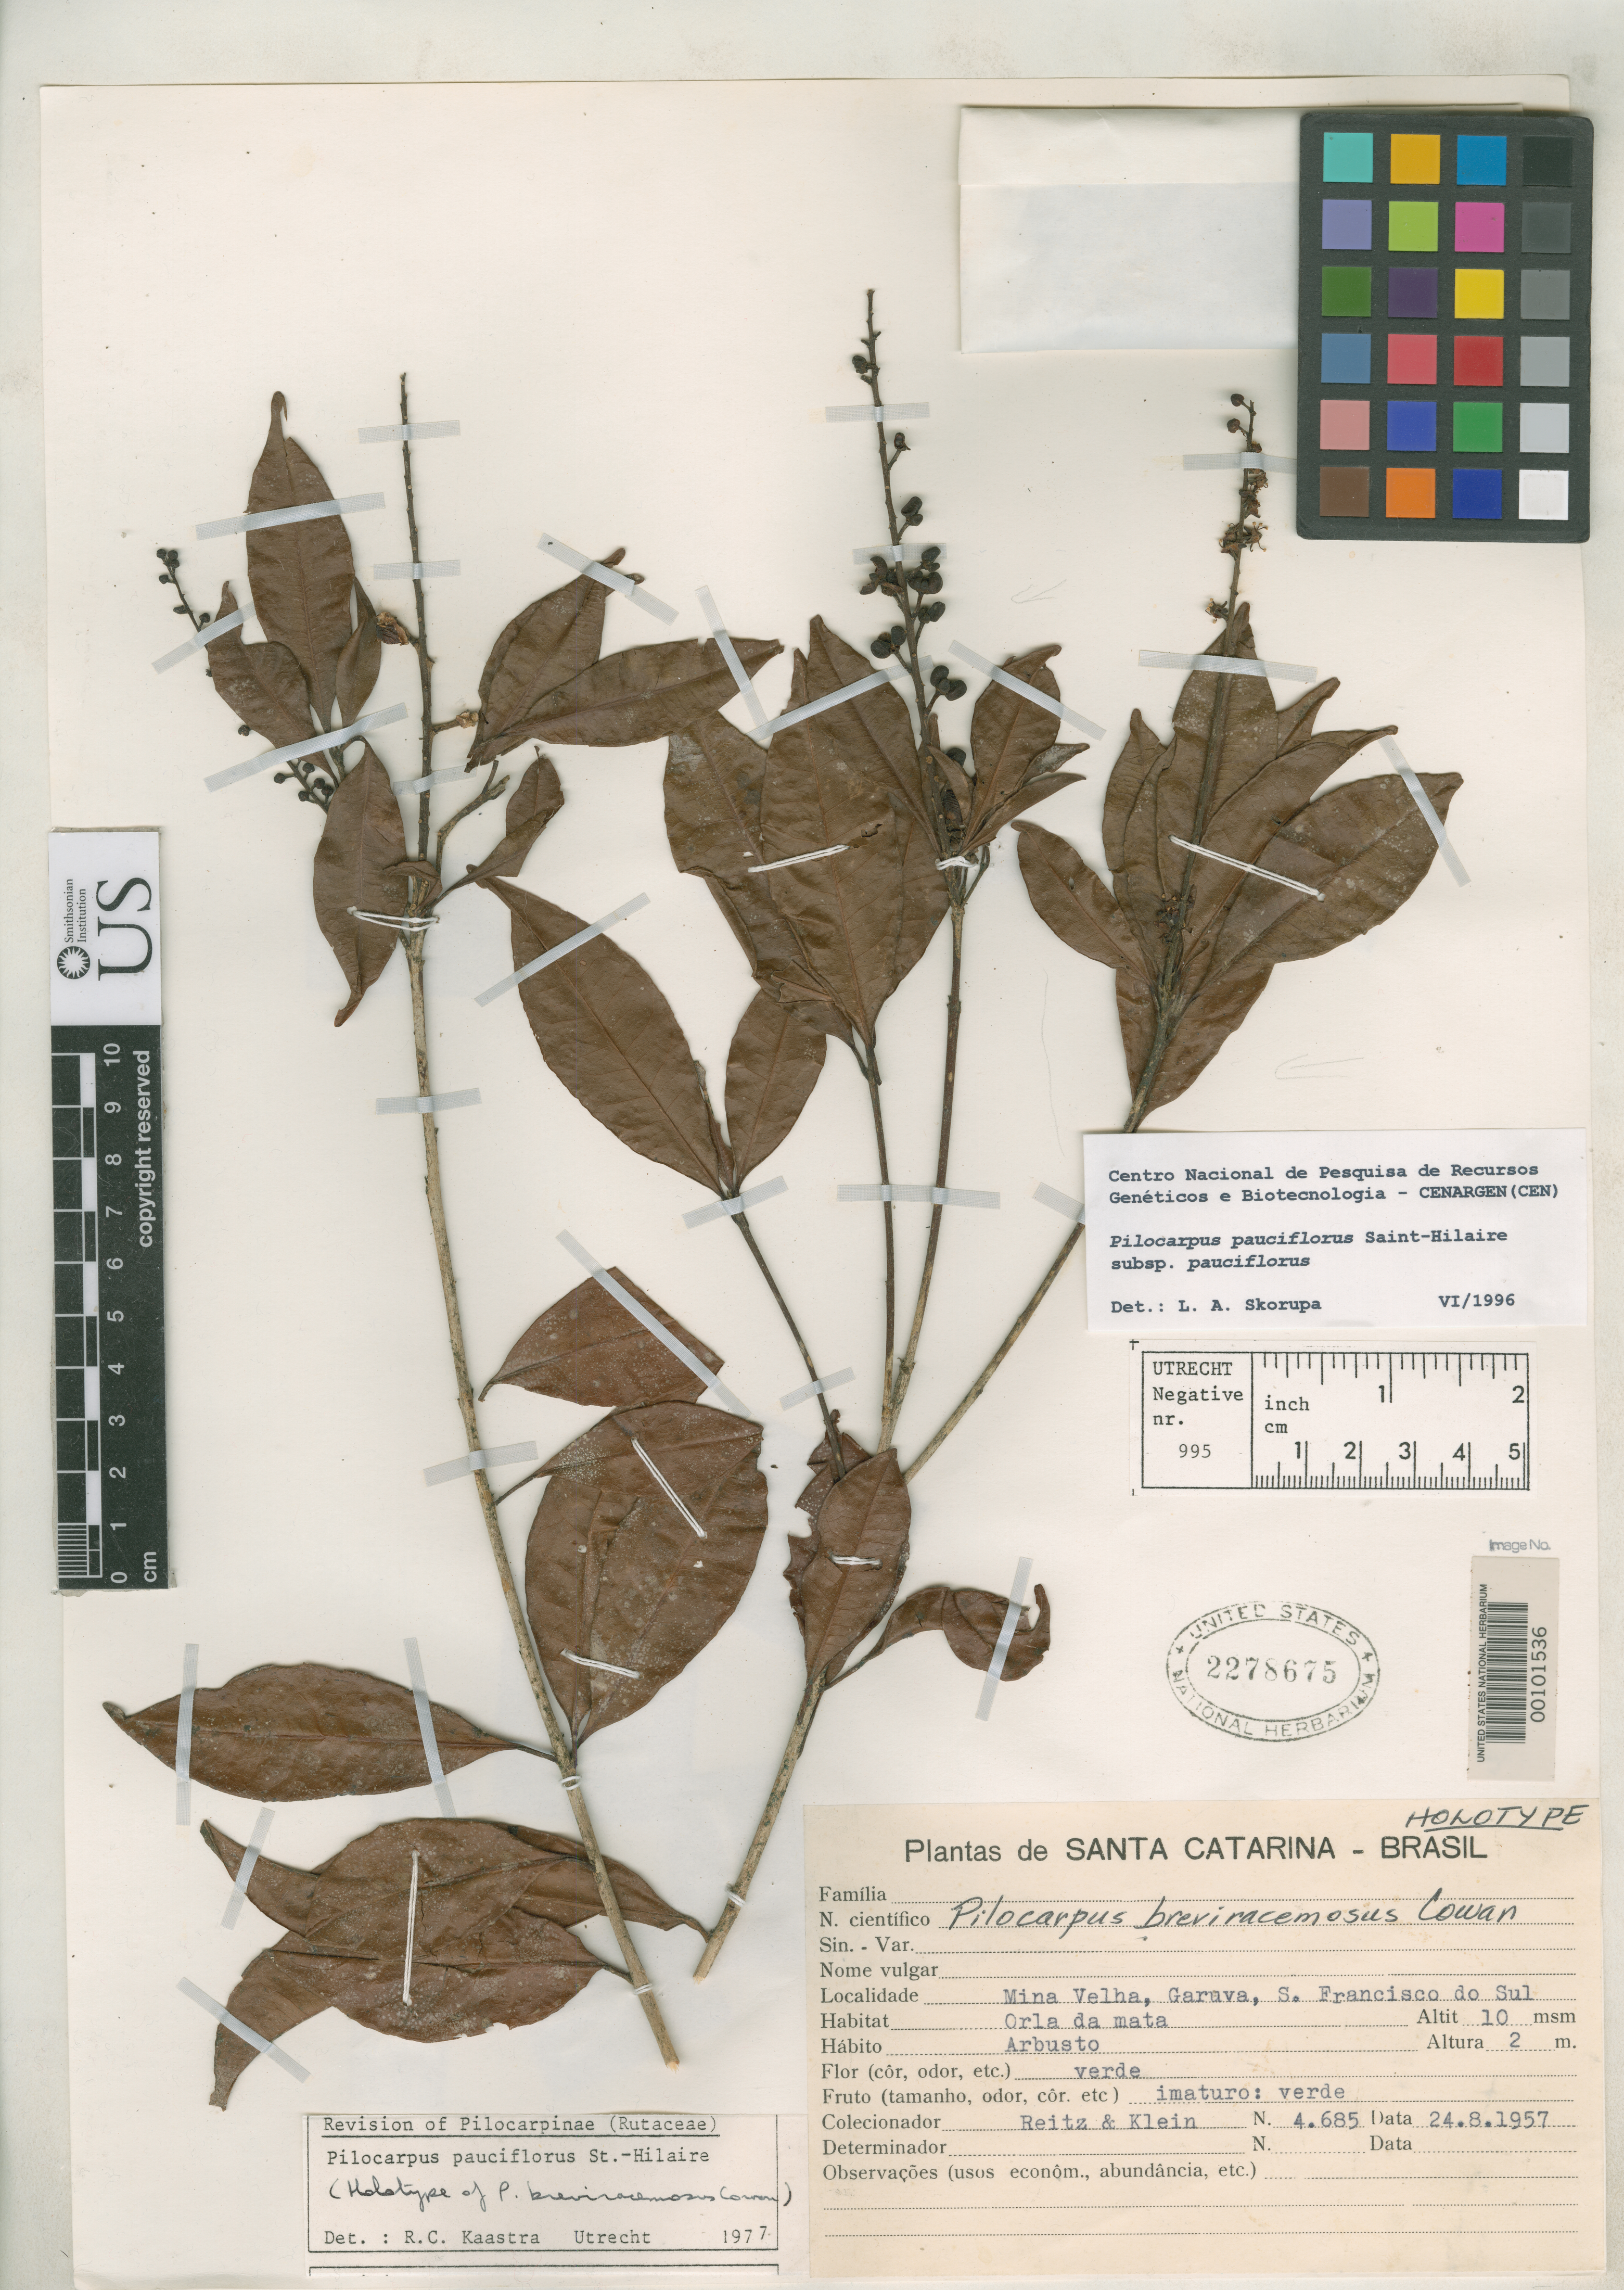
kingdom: Plantae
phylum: Tracheophyta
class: Magnoliopsida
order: Sapindales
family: Rutaceae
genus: Pilocarpus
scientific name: Pilocarpus breviracemosus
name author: R.S. Cowan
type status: Holotype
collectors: R. Reitz & R. M. Klein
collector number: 4685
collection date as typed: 24 Aug 1957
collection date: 1957-08-24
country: Brazil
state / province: Santa Catarina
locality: Mina Velha, Garuva, S. Francisco do Sul.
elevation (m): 10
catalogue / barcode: US 2278675